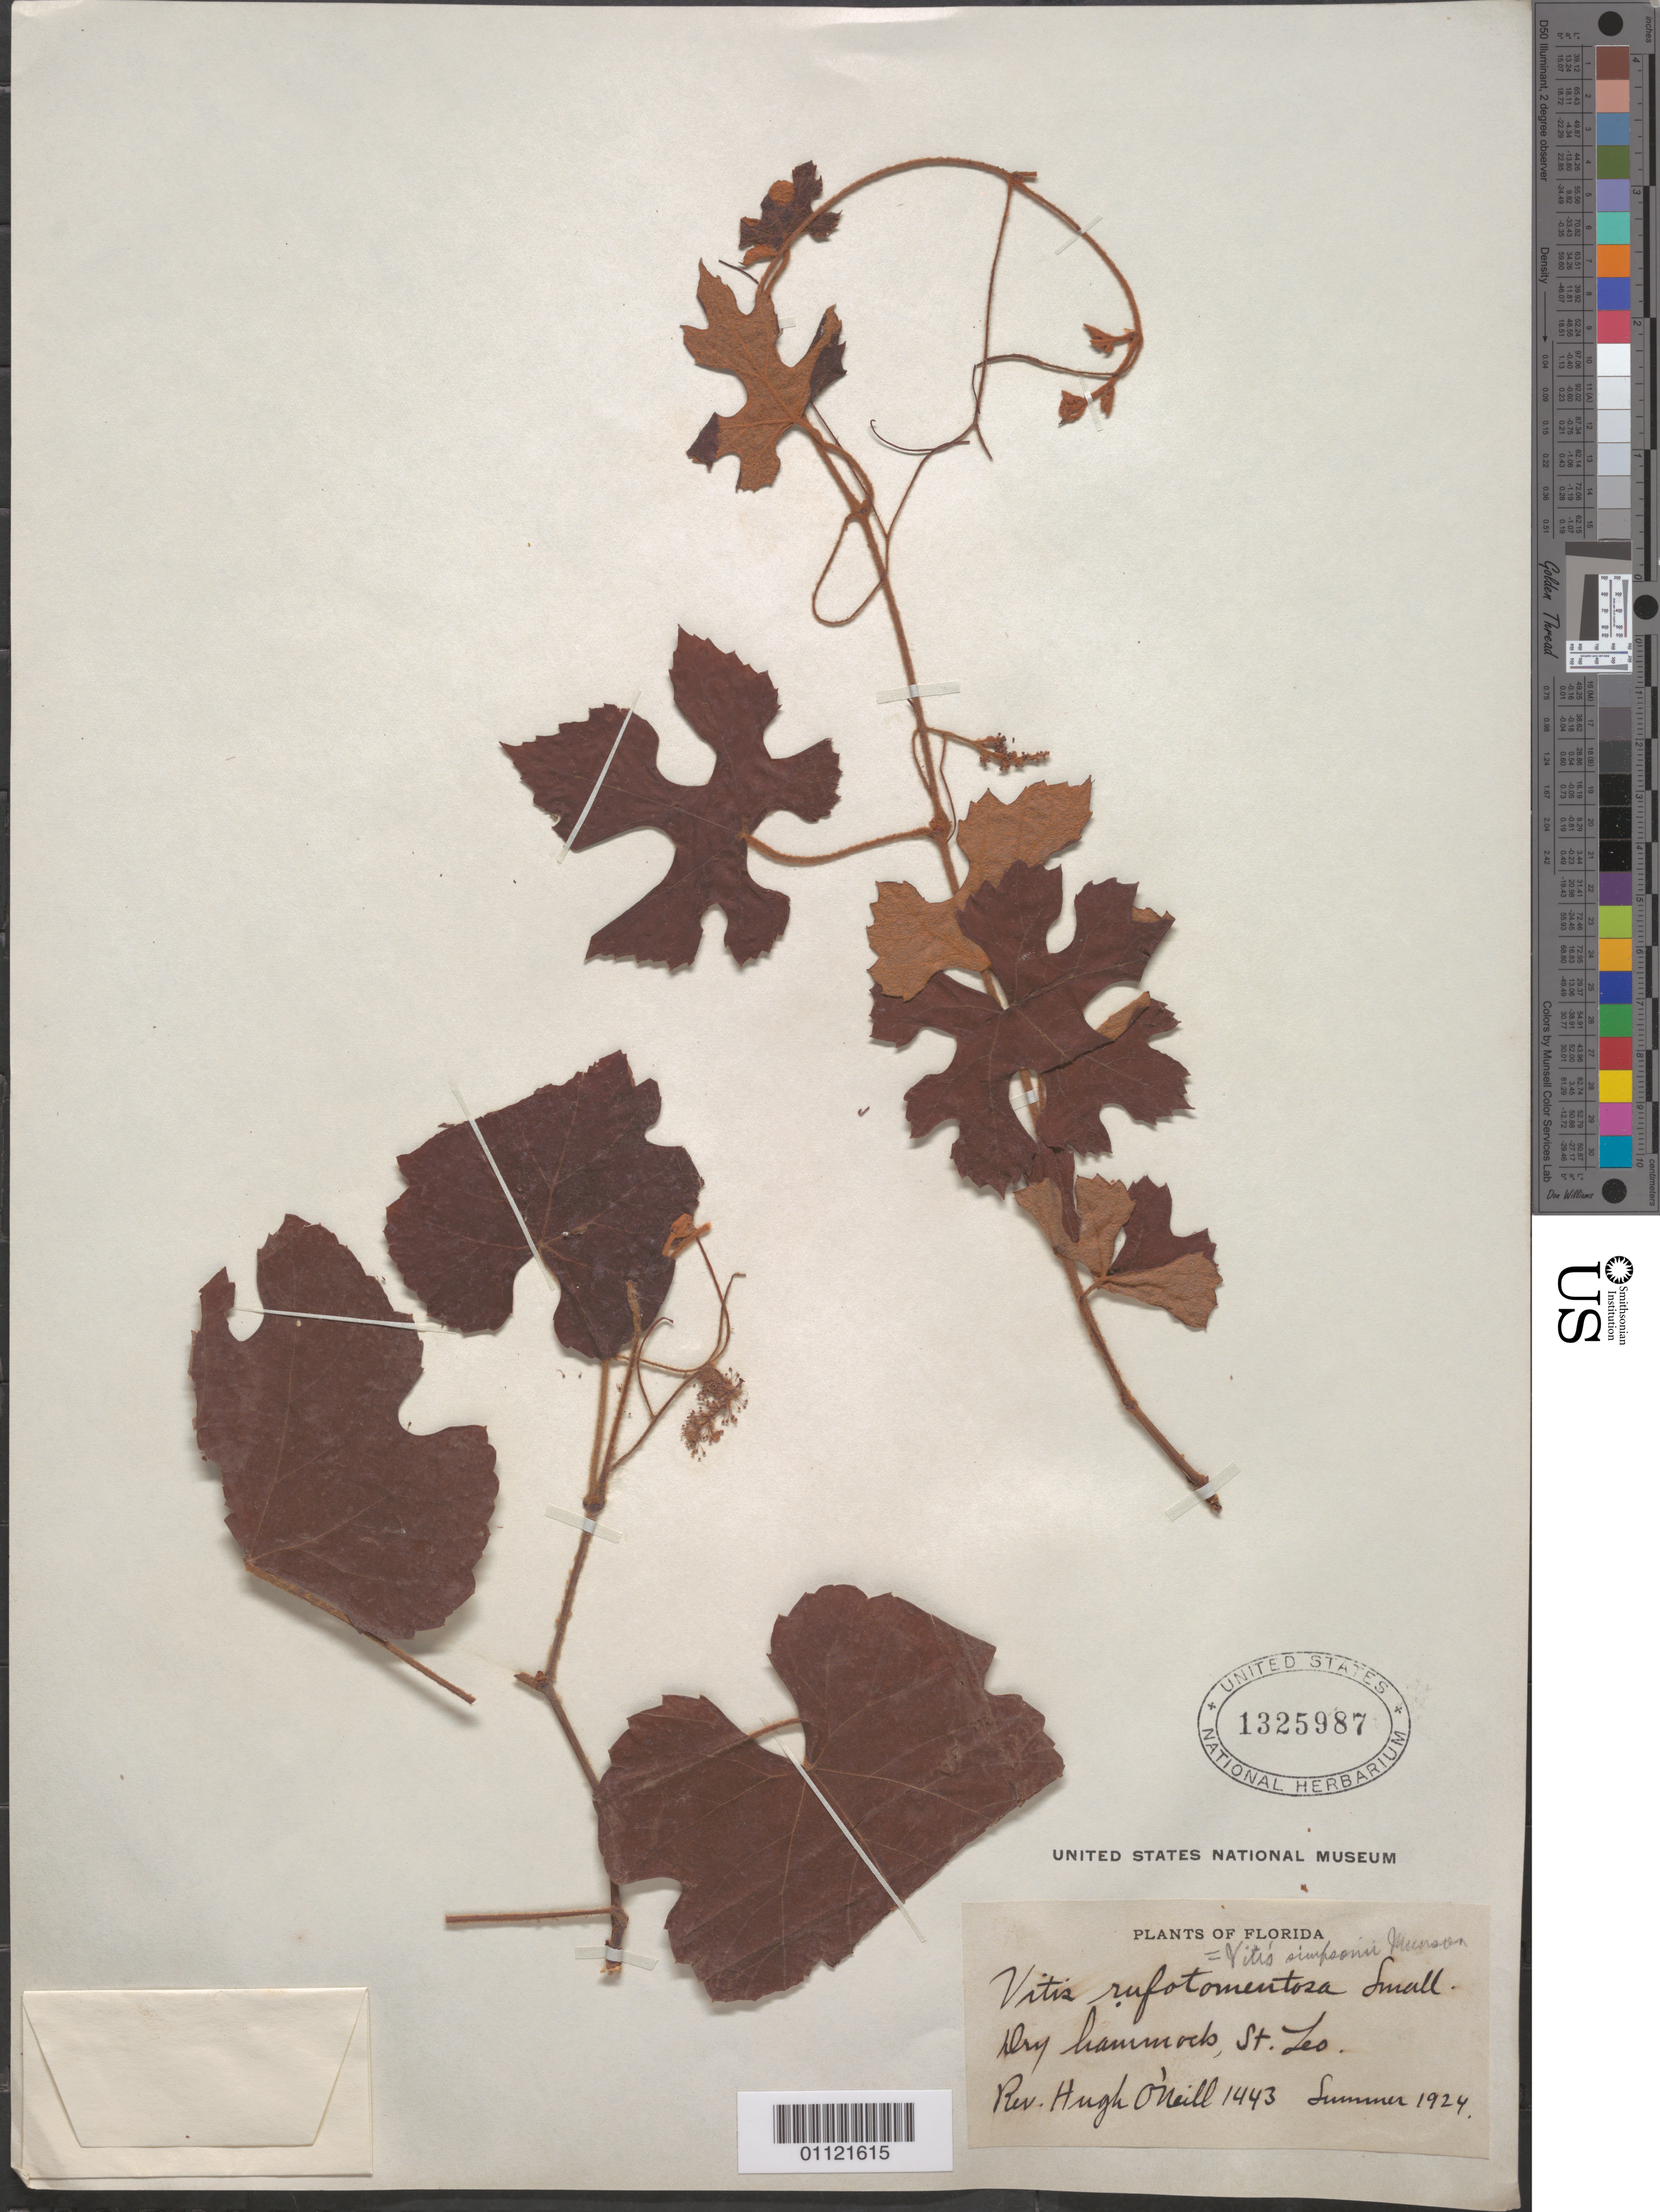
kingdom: Plantae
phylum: Tracheophyta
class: Magnoliopsida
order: Vitales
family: Vitaceae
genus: Vitis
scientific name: Vitis simpsonii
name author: Munson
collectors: H. O'Neill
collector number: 1443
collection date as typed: Summer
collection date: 1924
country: United States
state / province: Florida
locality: St. Leo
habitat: Dry hammock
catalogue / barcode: US 1325987